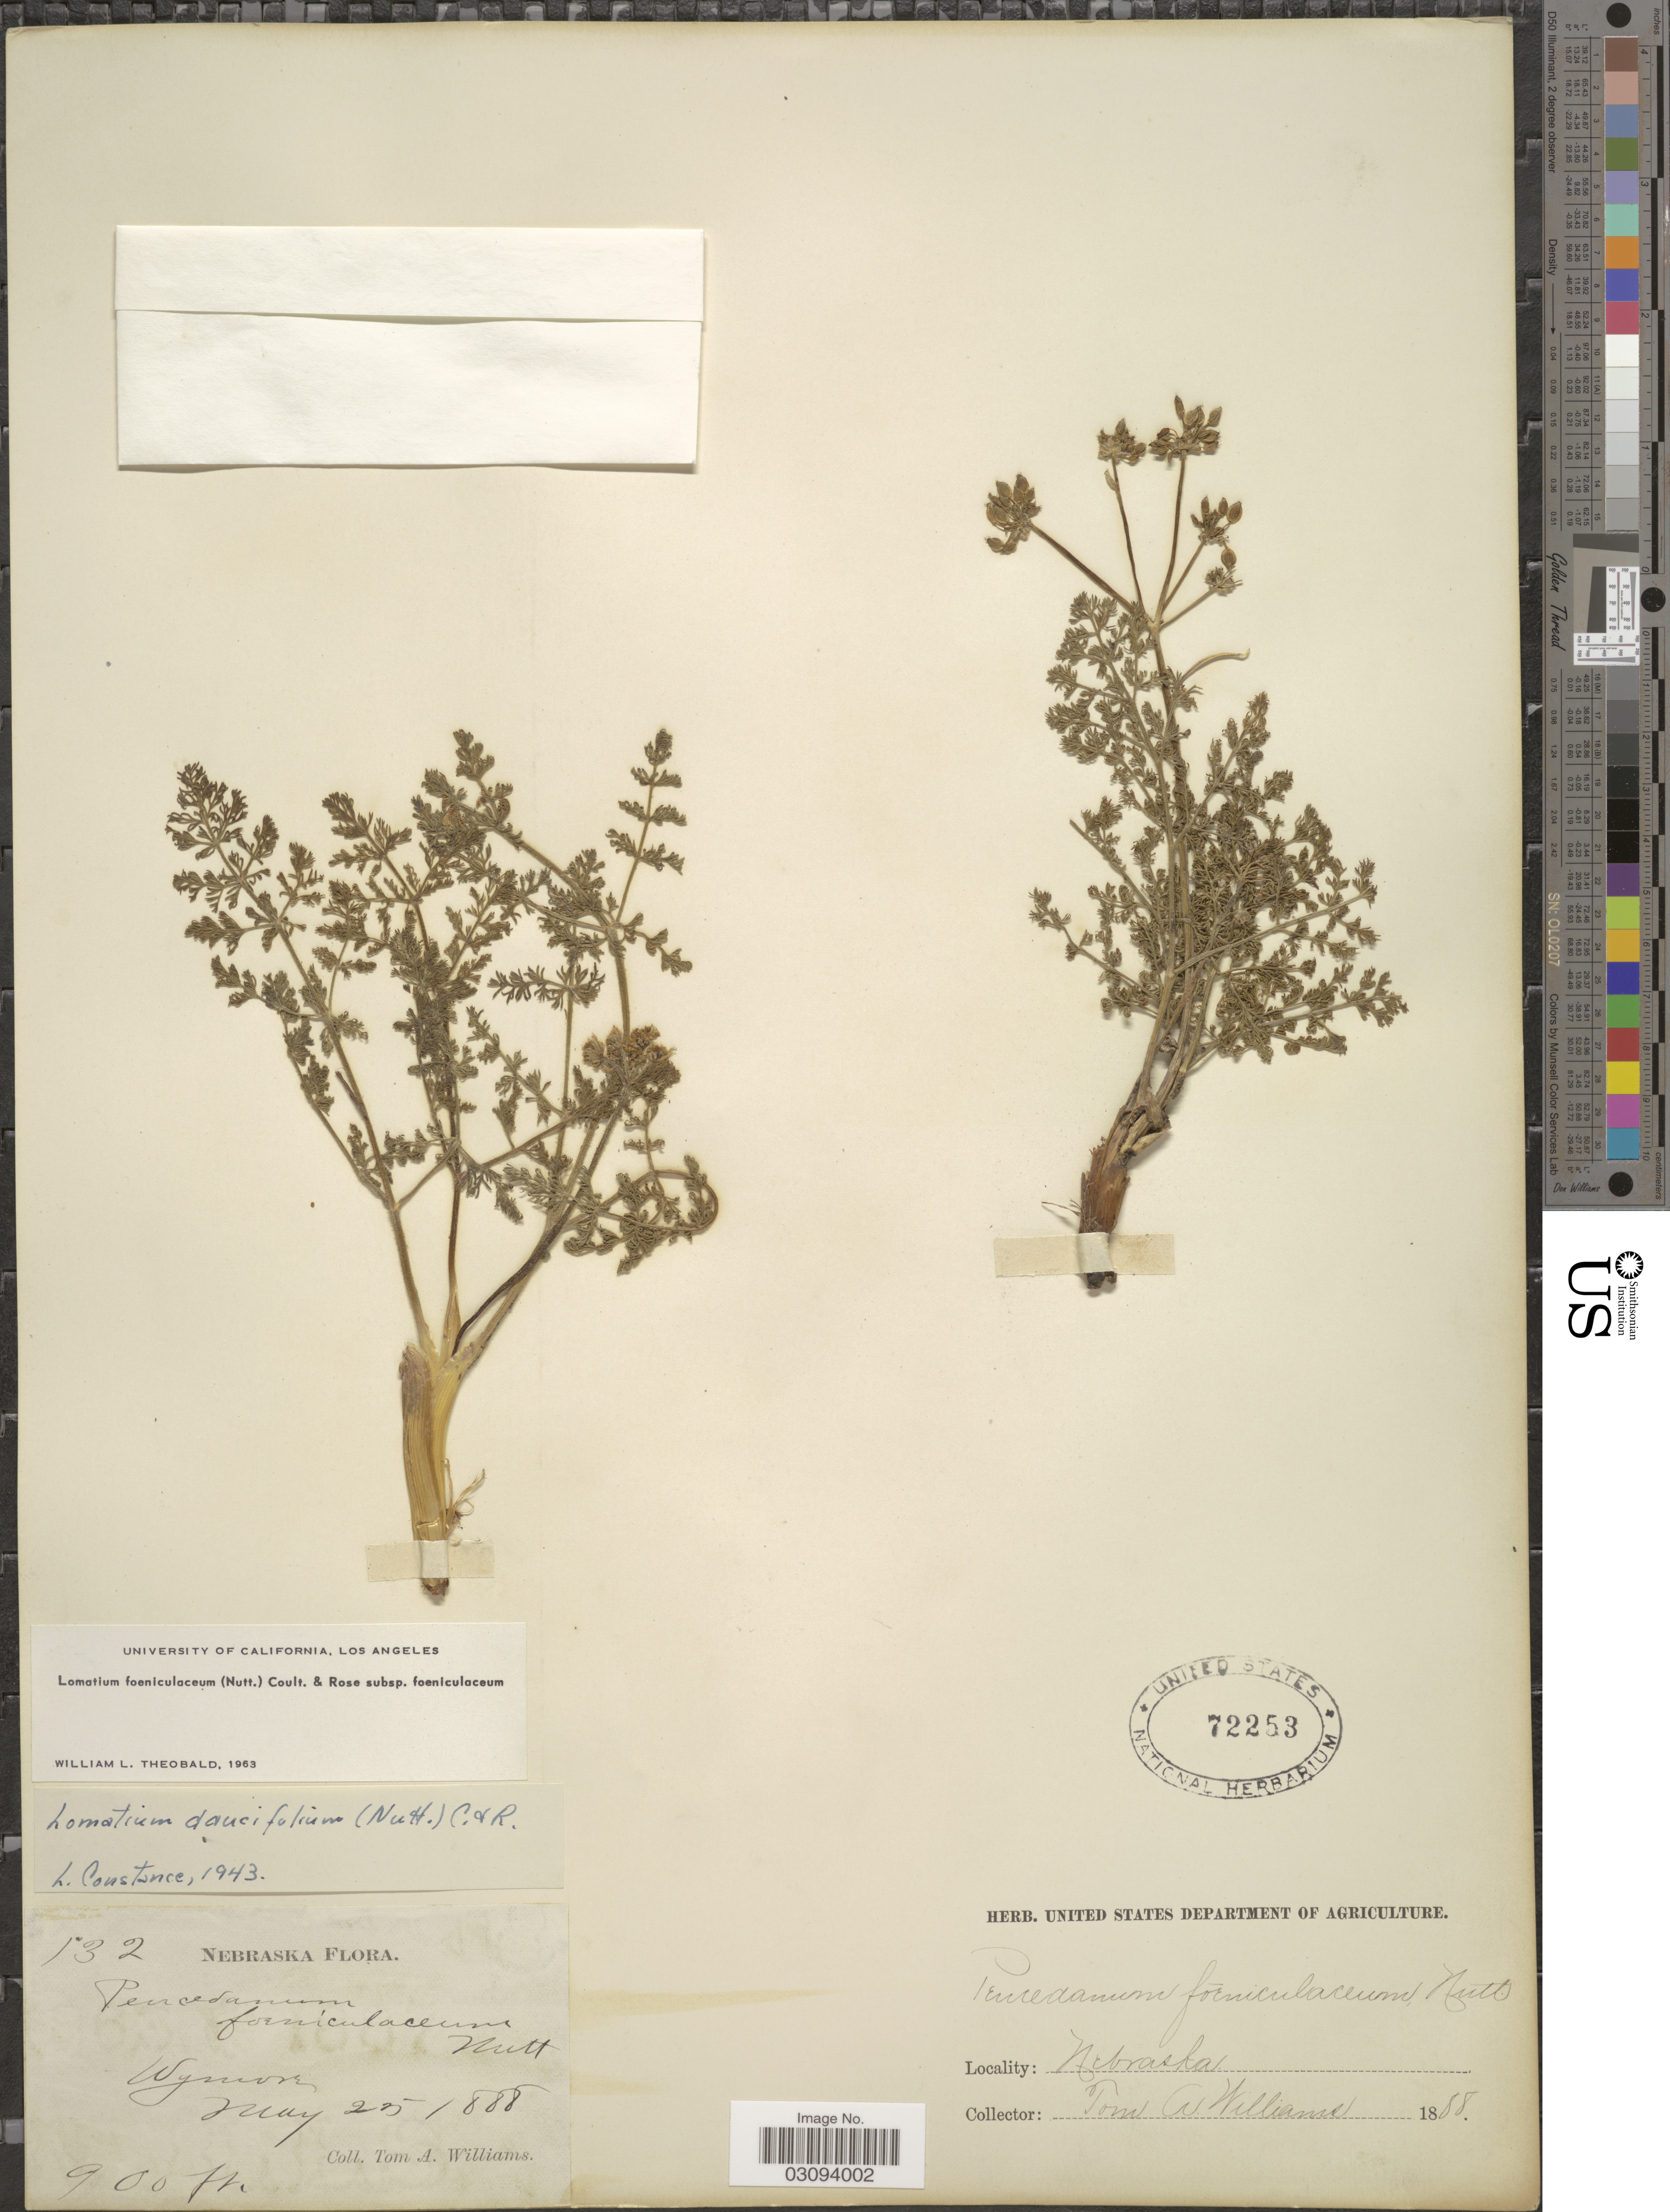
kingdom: Plantae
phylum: Tracheophyta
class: Magnoliopsida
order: Apiales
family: Apiaceae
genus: Lomatium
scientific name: Lomatium foeniculaceum subsp. foeniculaceum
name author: (Nutt.) J.M. Coult. & Rose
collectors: T. Williams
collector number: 132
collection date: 1888-05-25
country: United States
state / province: Nebraska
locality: Wymore.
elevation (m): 274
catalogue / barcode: US 72253